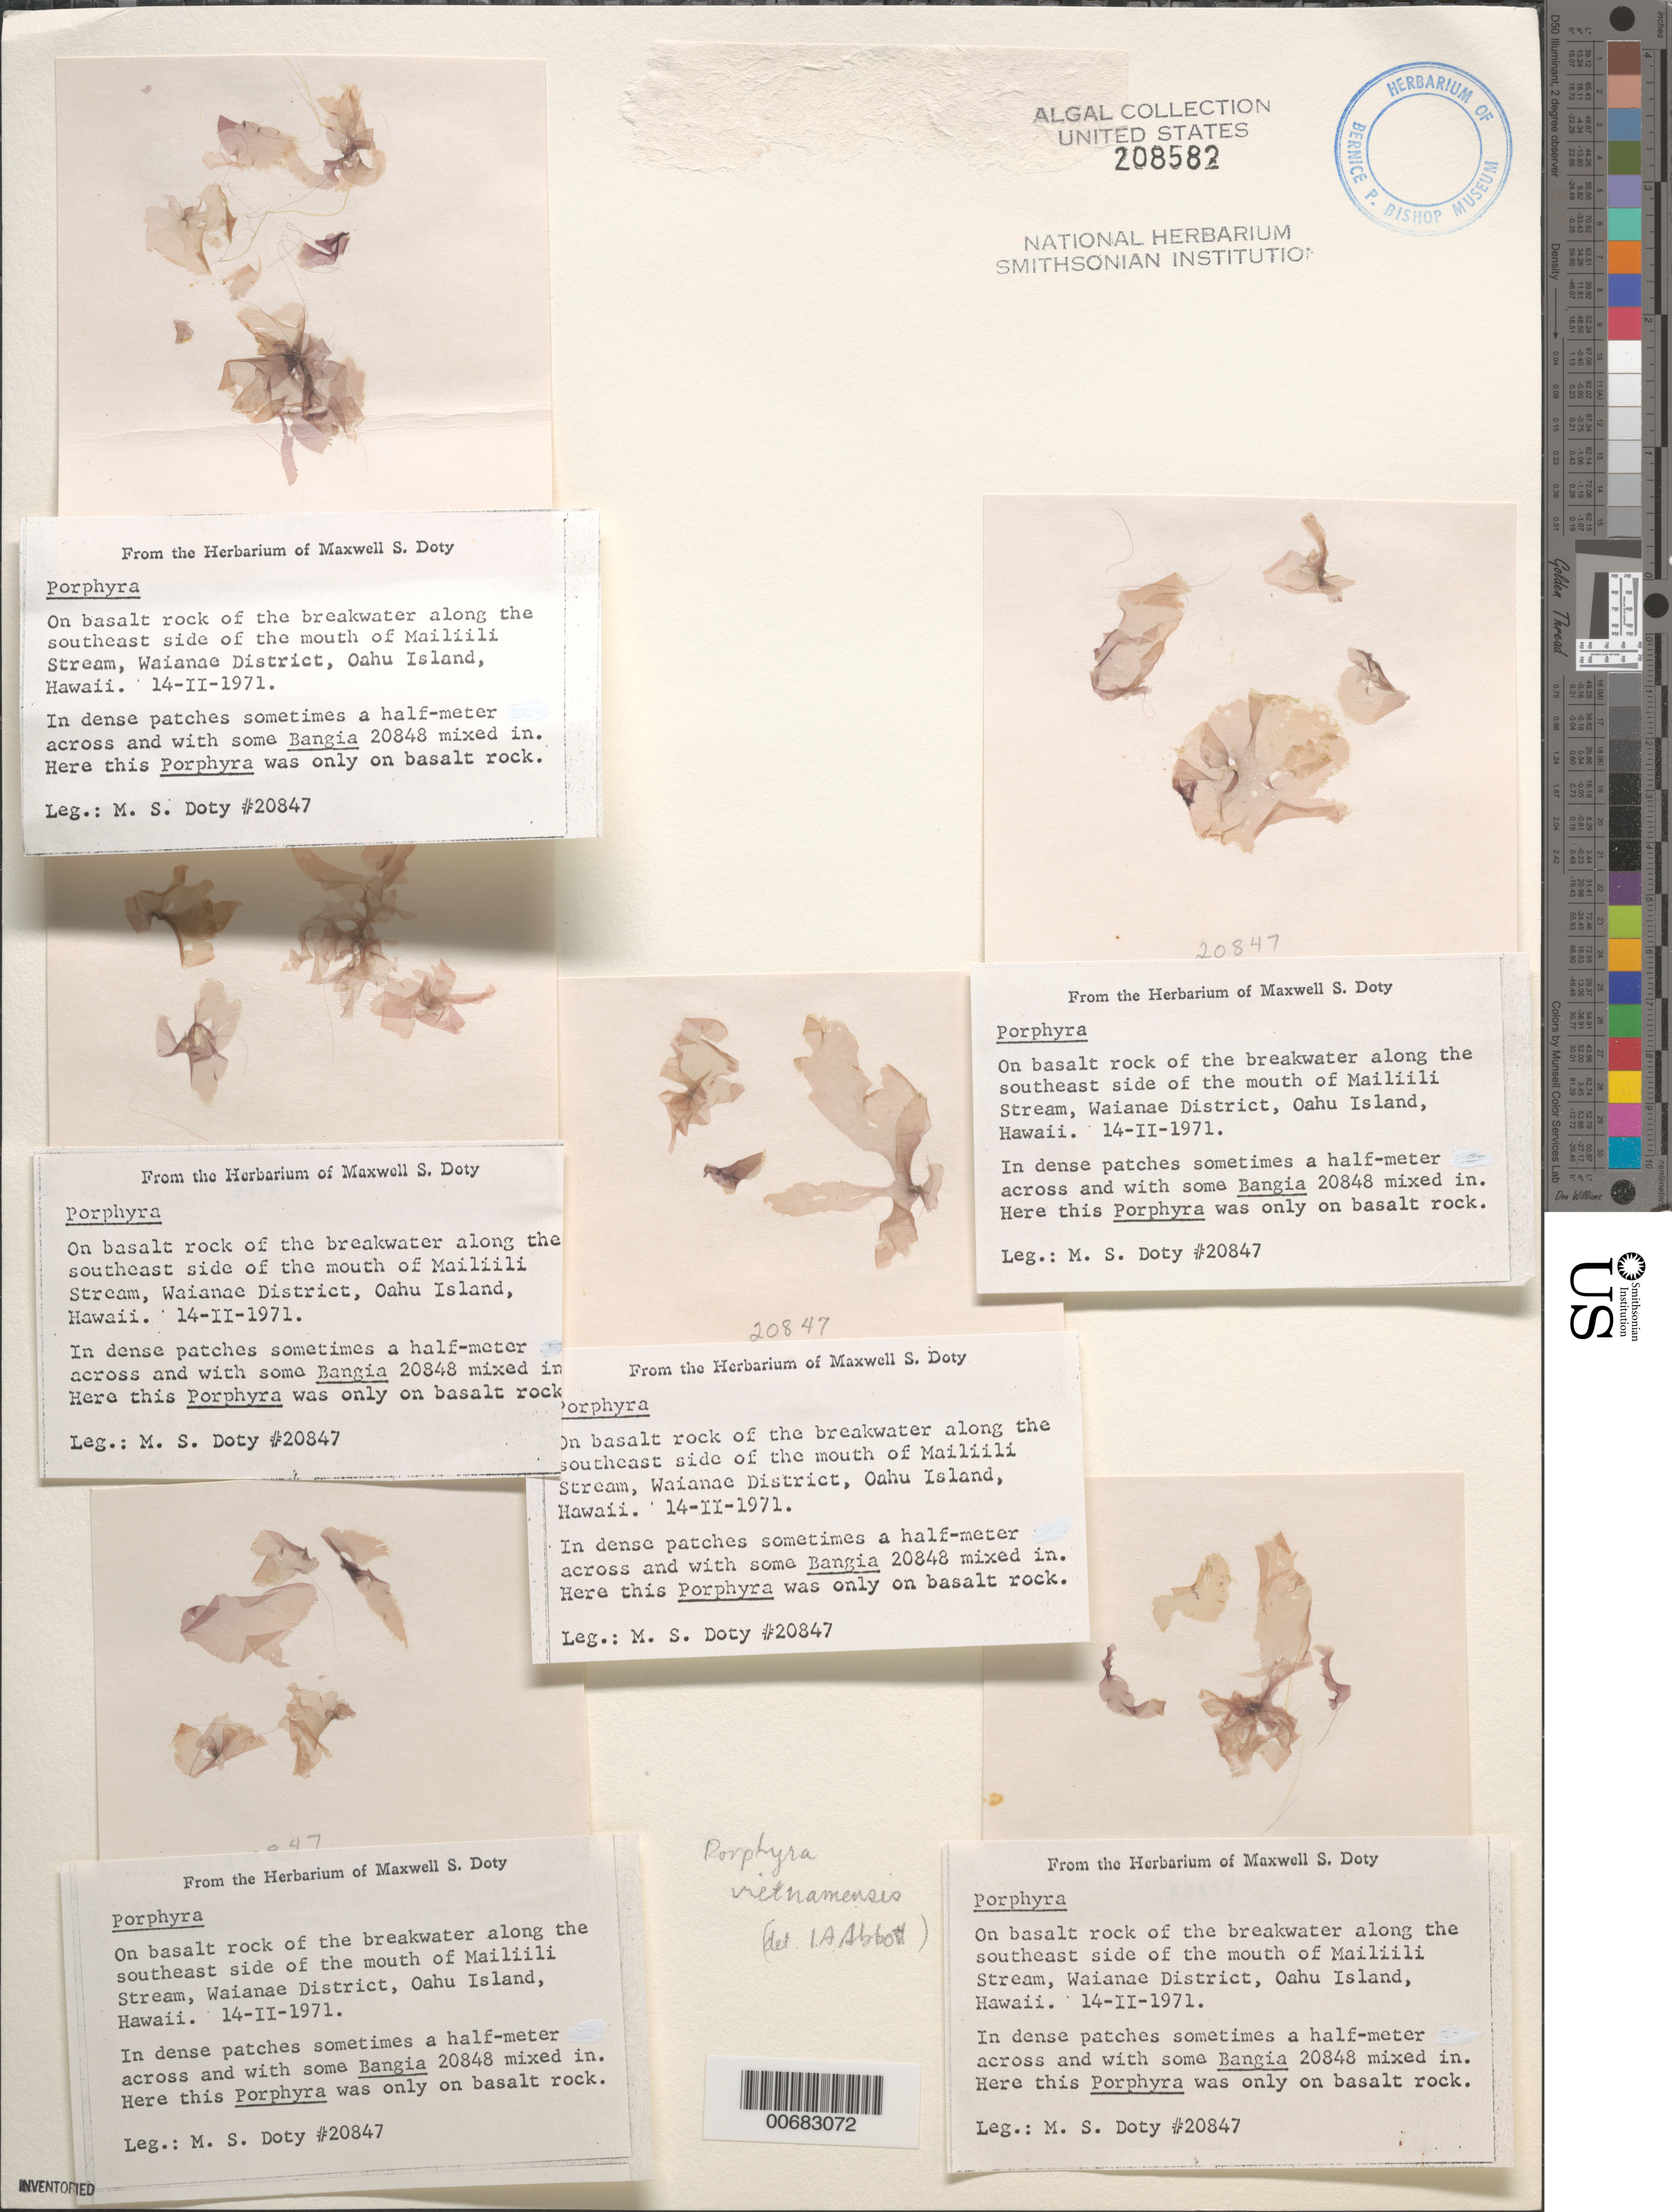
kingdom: Plantae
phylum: Rhodophyta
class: Bangiophyceae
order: Bangiales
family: Bangiaceae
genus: Porphyra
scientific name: Porphyra vietnamensis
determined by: Abbott, Isabella A.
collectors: M. S. Doty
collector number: MSD 20847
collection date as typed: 14 Feb 1971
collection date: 1971-02-14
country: United States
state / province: Hawaii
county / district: Honolulu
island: Oahu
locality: Mailiili Stream mouth, southeast side, Waianae District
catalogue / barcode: US 208582